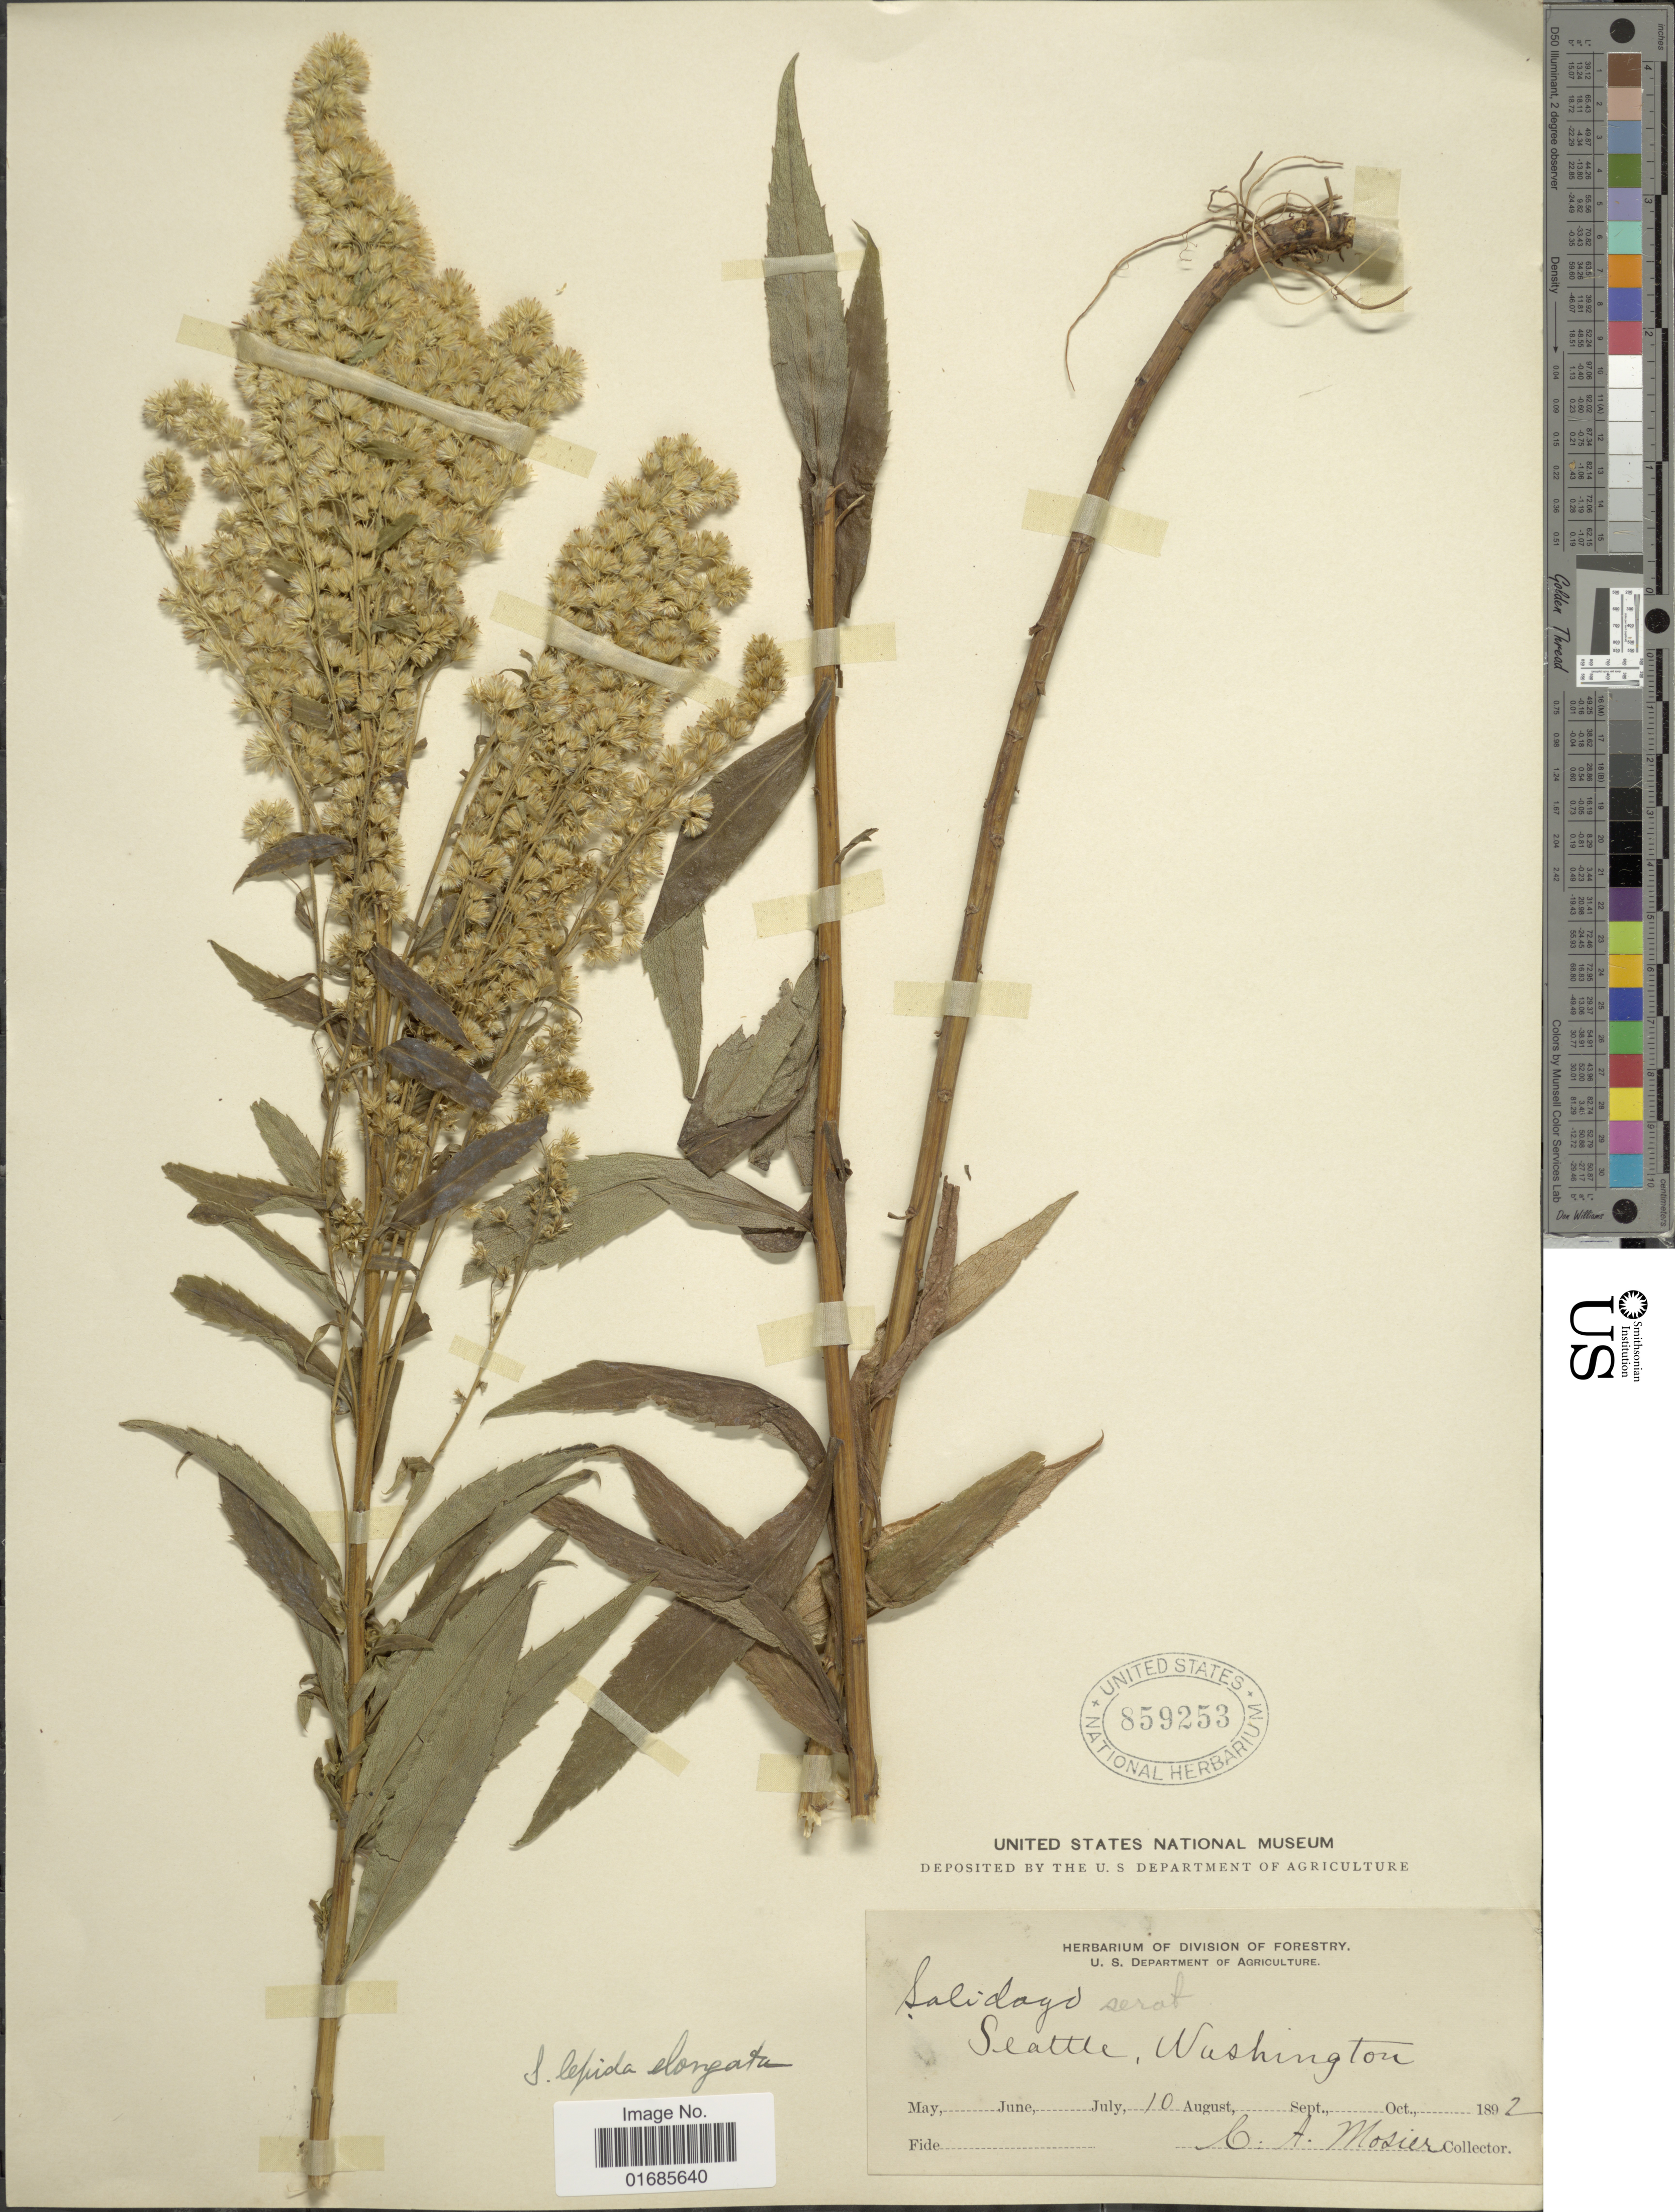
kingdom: Plantae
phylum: Tracheophyta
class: Magnoliopsida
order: Asterales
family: Asteraceae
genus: Solidago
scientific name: Solidago canadensis var. salebrosa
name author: (Piper) M.E. Jones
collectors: C. A. Mosier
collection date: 1892-07-10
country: United States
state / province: Washington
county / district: King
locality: Seattle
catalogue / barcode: US 859253